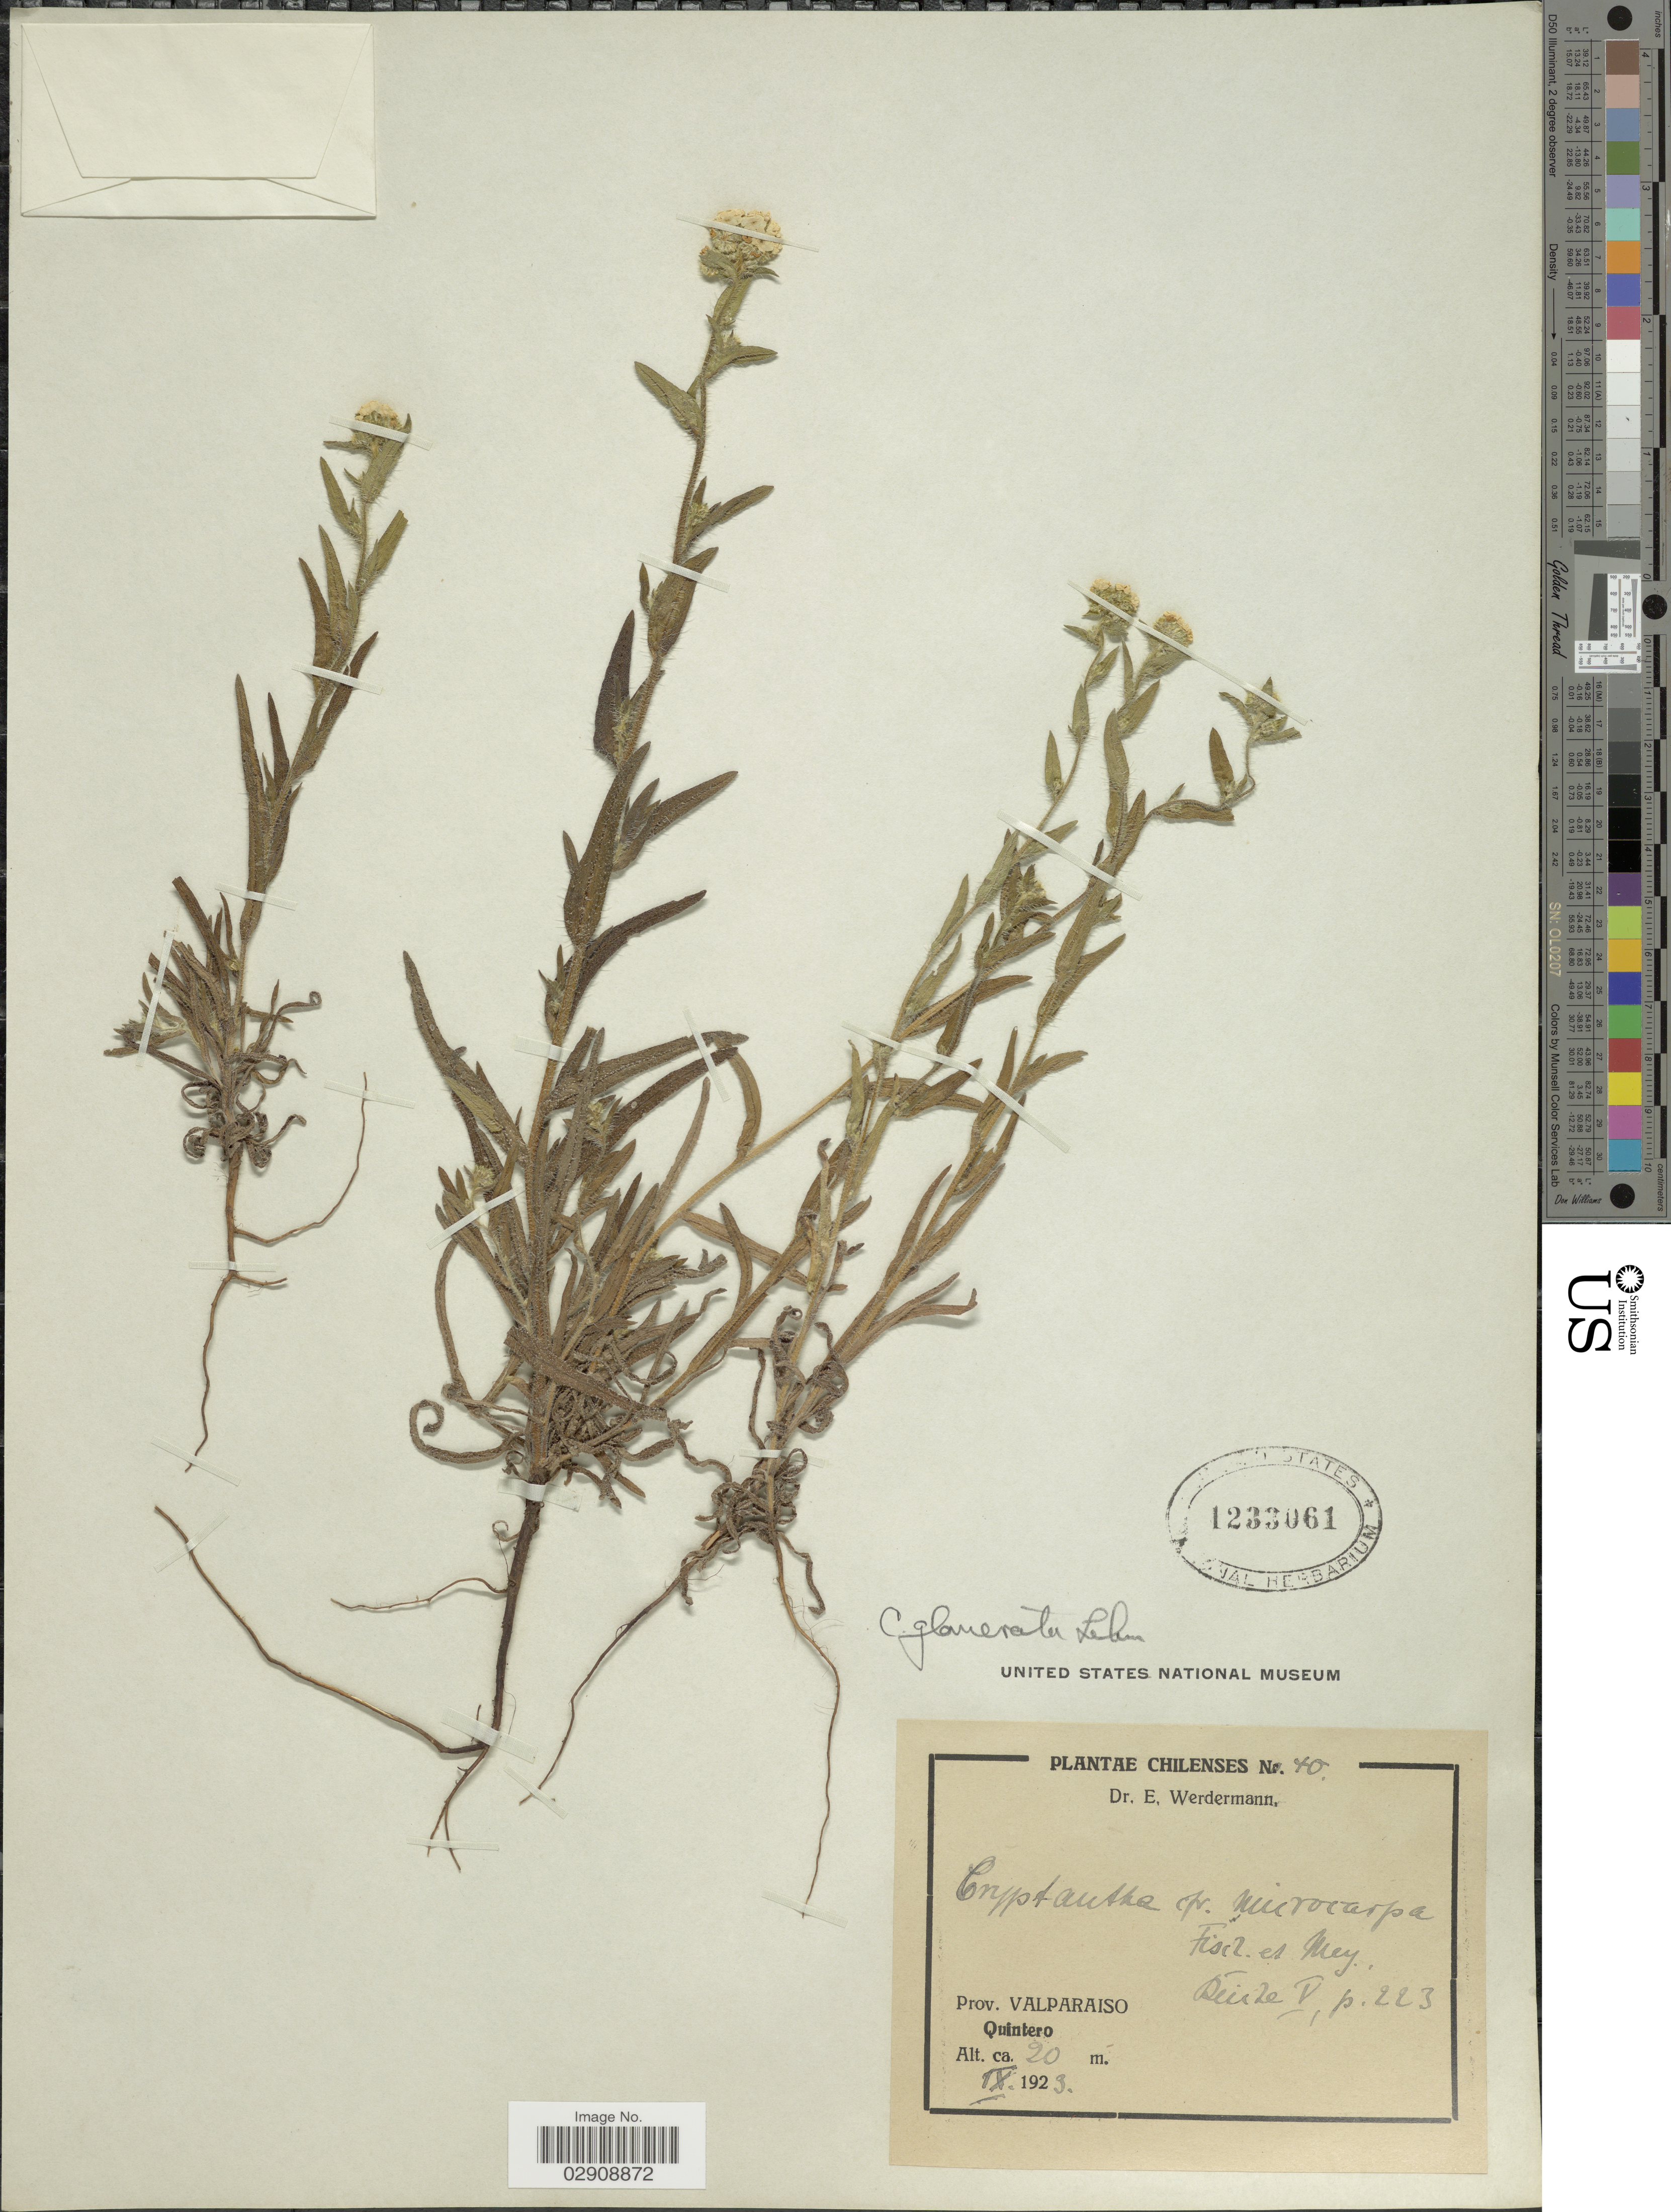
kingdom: Plantae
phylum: Tracheophyta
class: Magnoliopsida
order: Boraginales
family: Boraginaceae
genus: Cryptantha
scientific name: Cryptantha glomerata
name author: (G. Don) Lehm.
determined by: Moroni, Pablo, (SI), Instituto de Botanica Darwinion (ARGENTINA)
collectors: E. Werdermann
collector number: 40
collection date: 1923-09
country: Chile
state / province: Valparaíso (V)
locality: Prov. Valparaiso. Quintero. Chile.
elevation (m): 20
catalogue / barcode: US 1233061